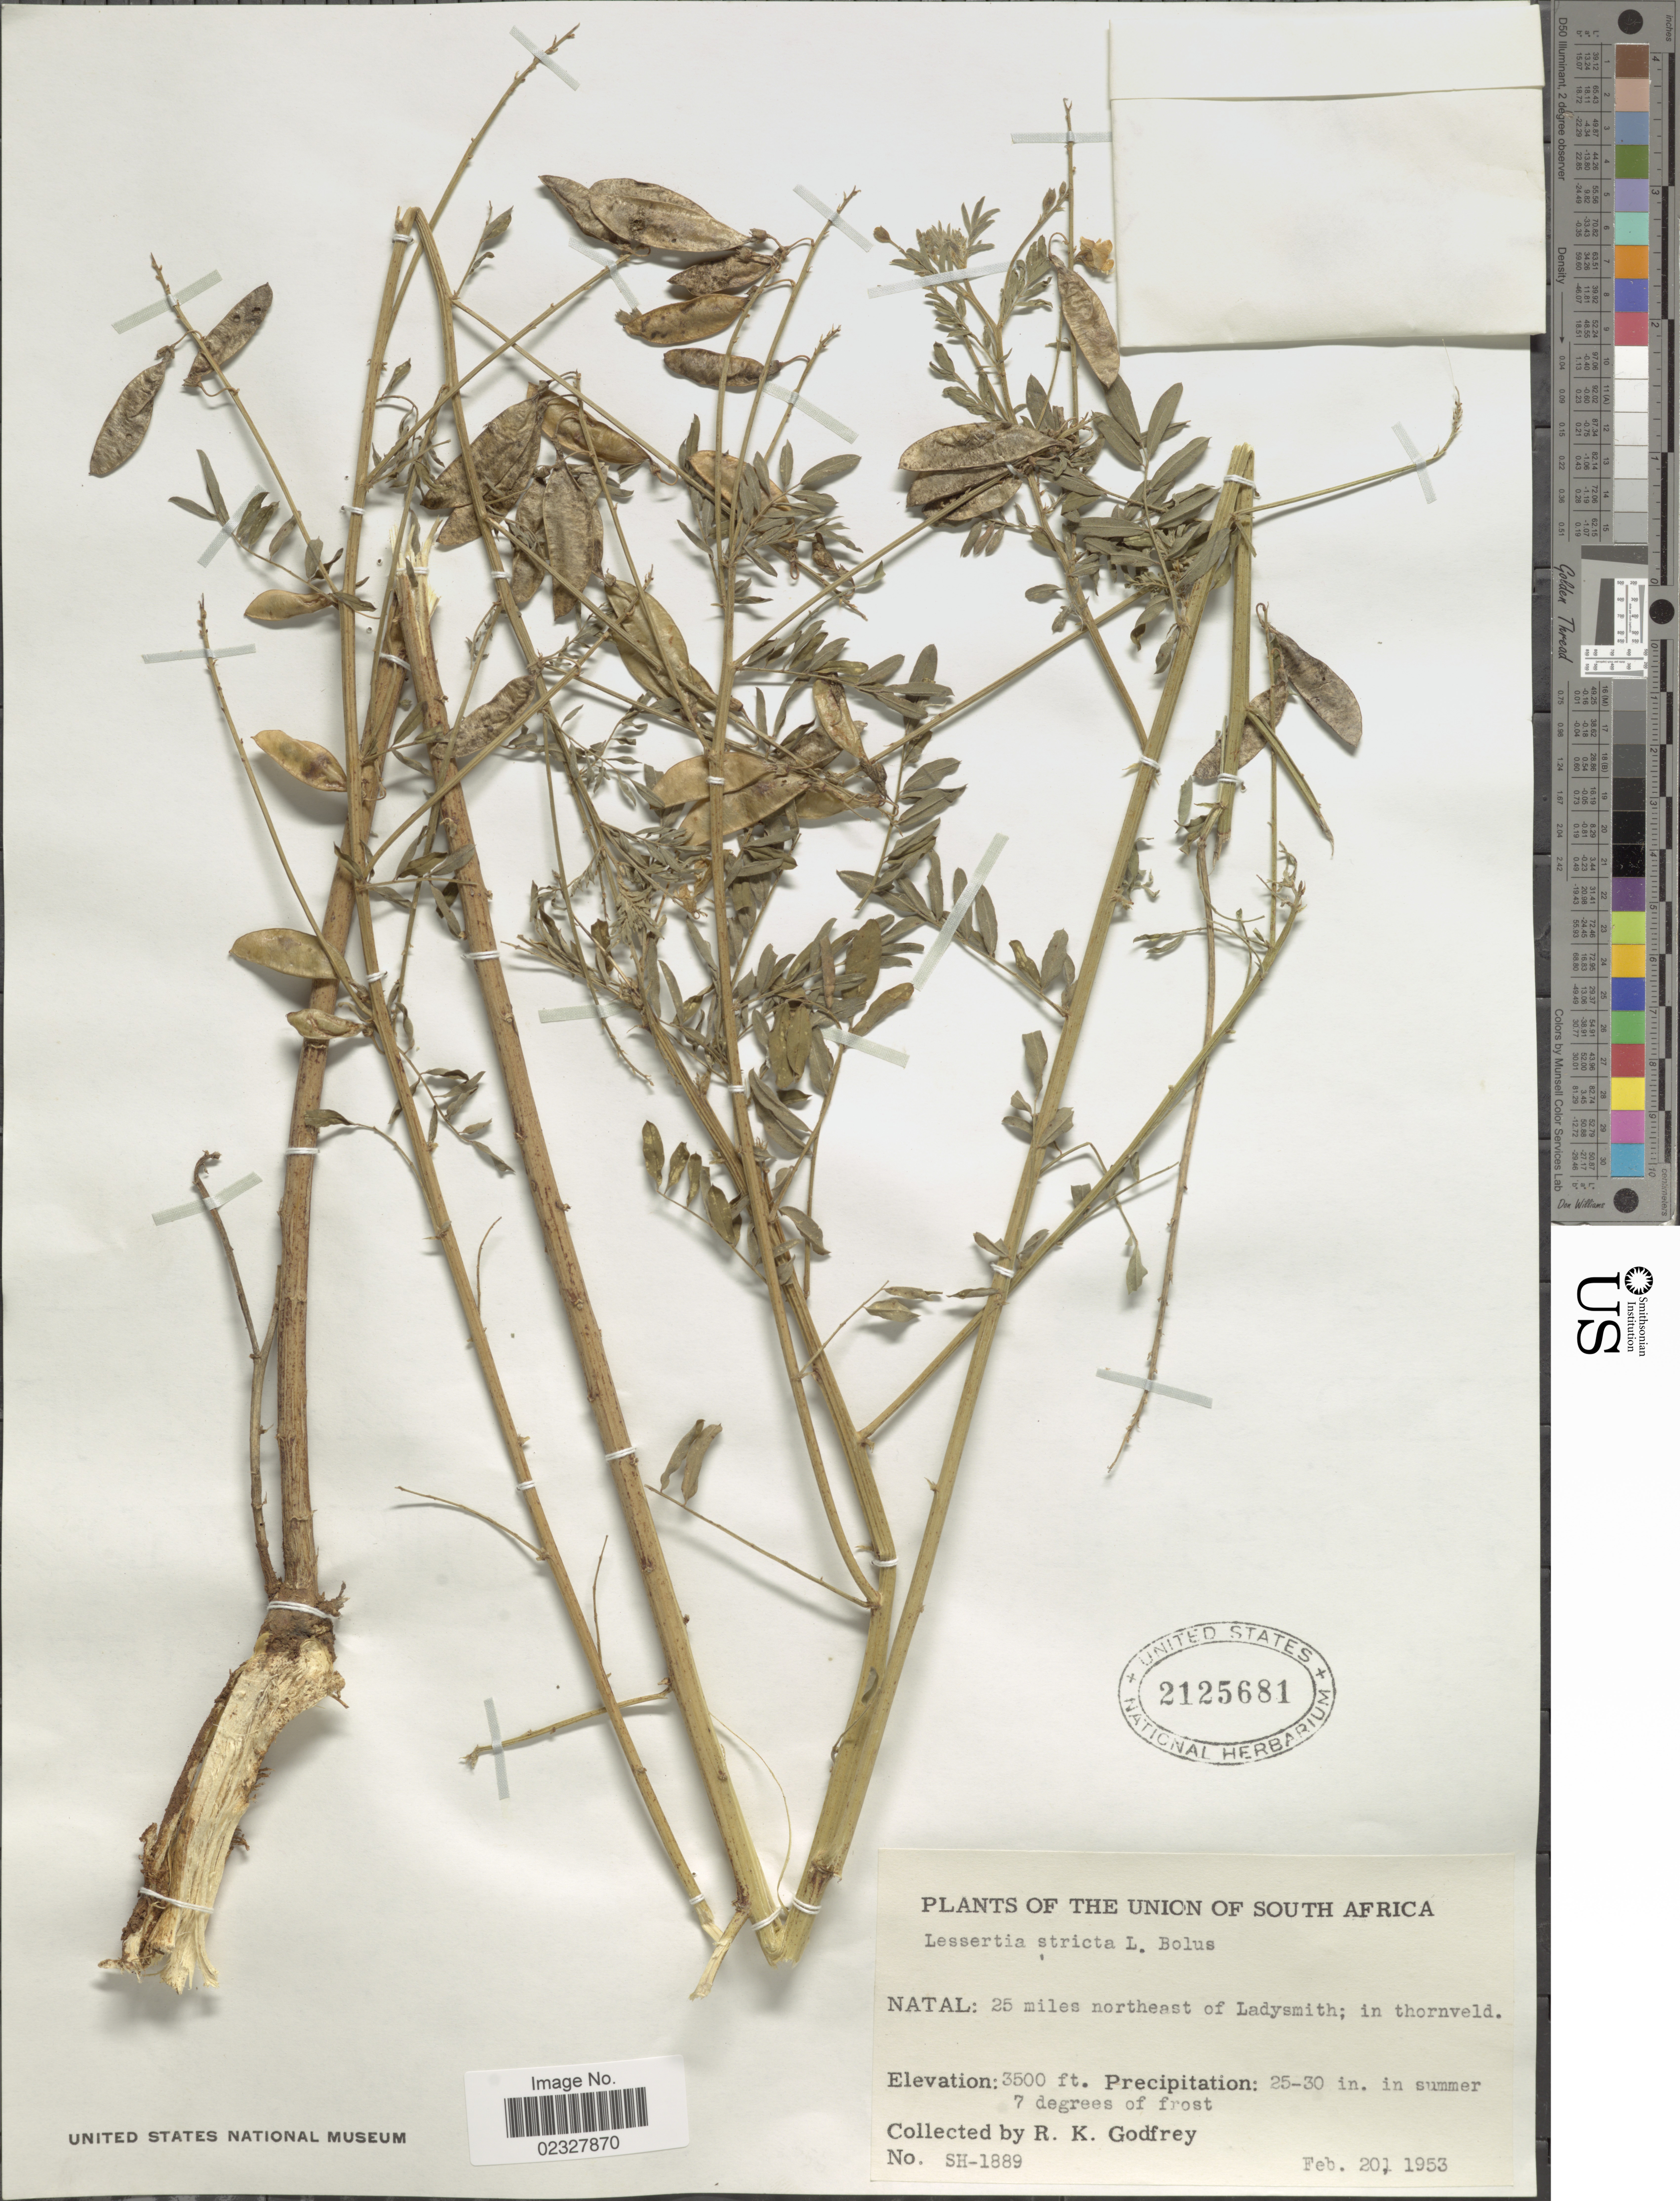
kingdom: Plantae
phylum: Tracheophyta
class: Magnoliopsida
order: Fabales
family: Fabaceae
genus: Lessertia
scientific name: Lessertia stricta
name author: Bolus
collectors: R. K. Godfrey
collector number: SH1889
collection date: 1953-02-20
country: South Africa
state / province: KwaZulu-Natal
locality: Natal: 25 miles northeast of Ladysmith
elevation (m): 1067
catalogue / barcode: US 2125681